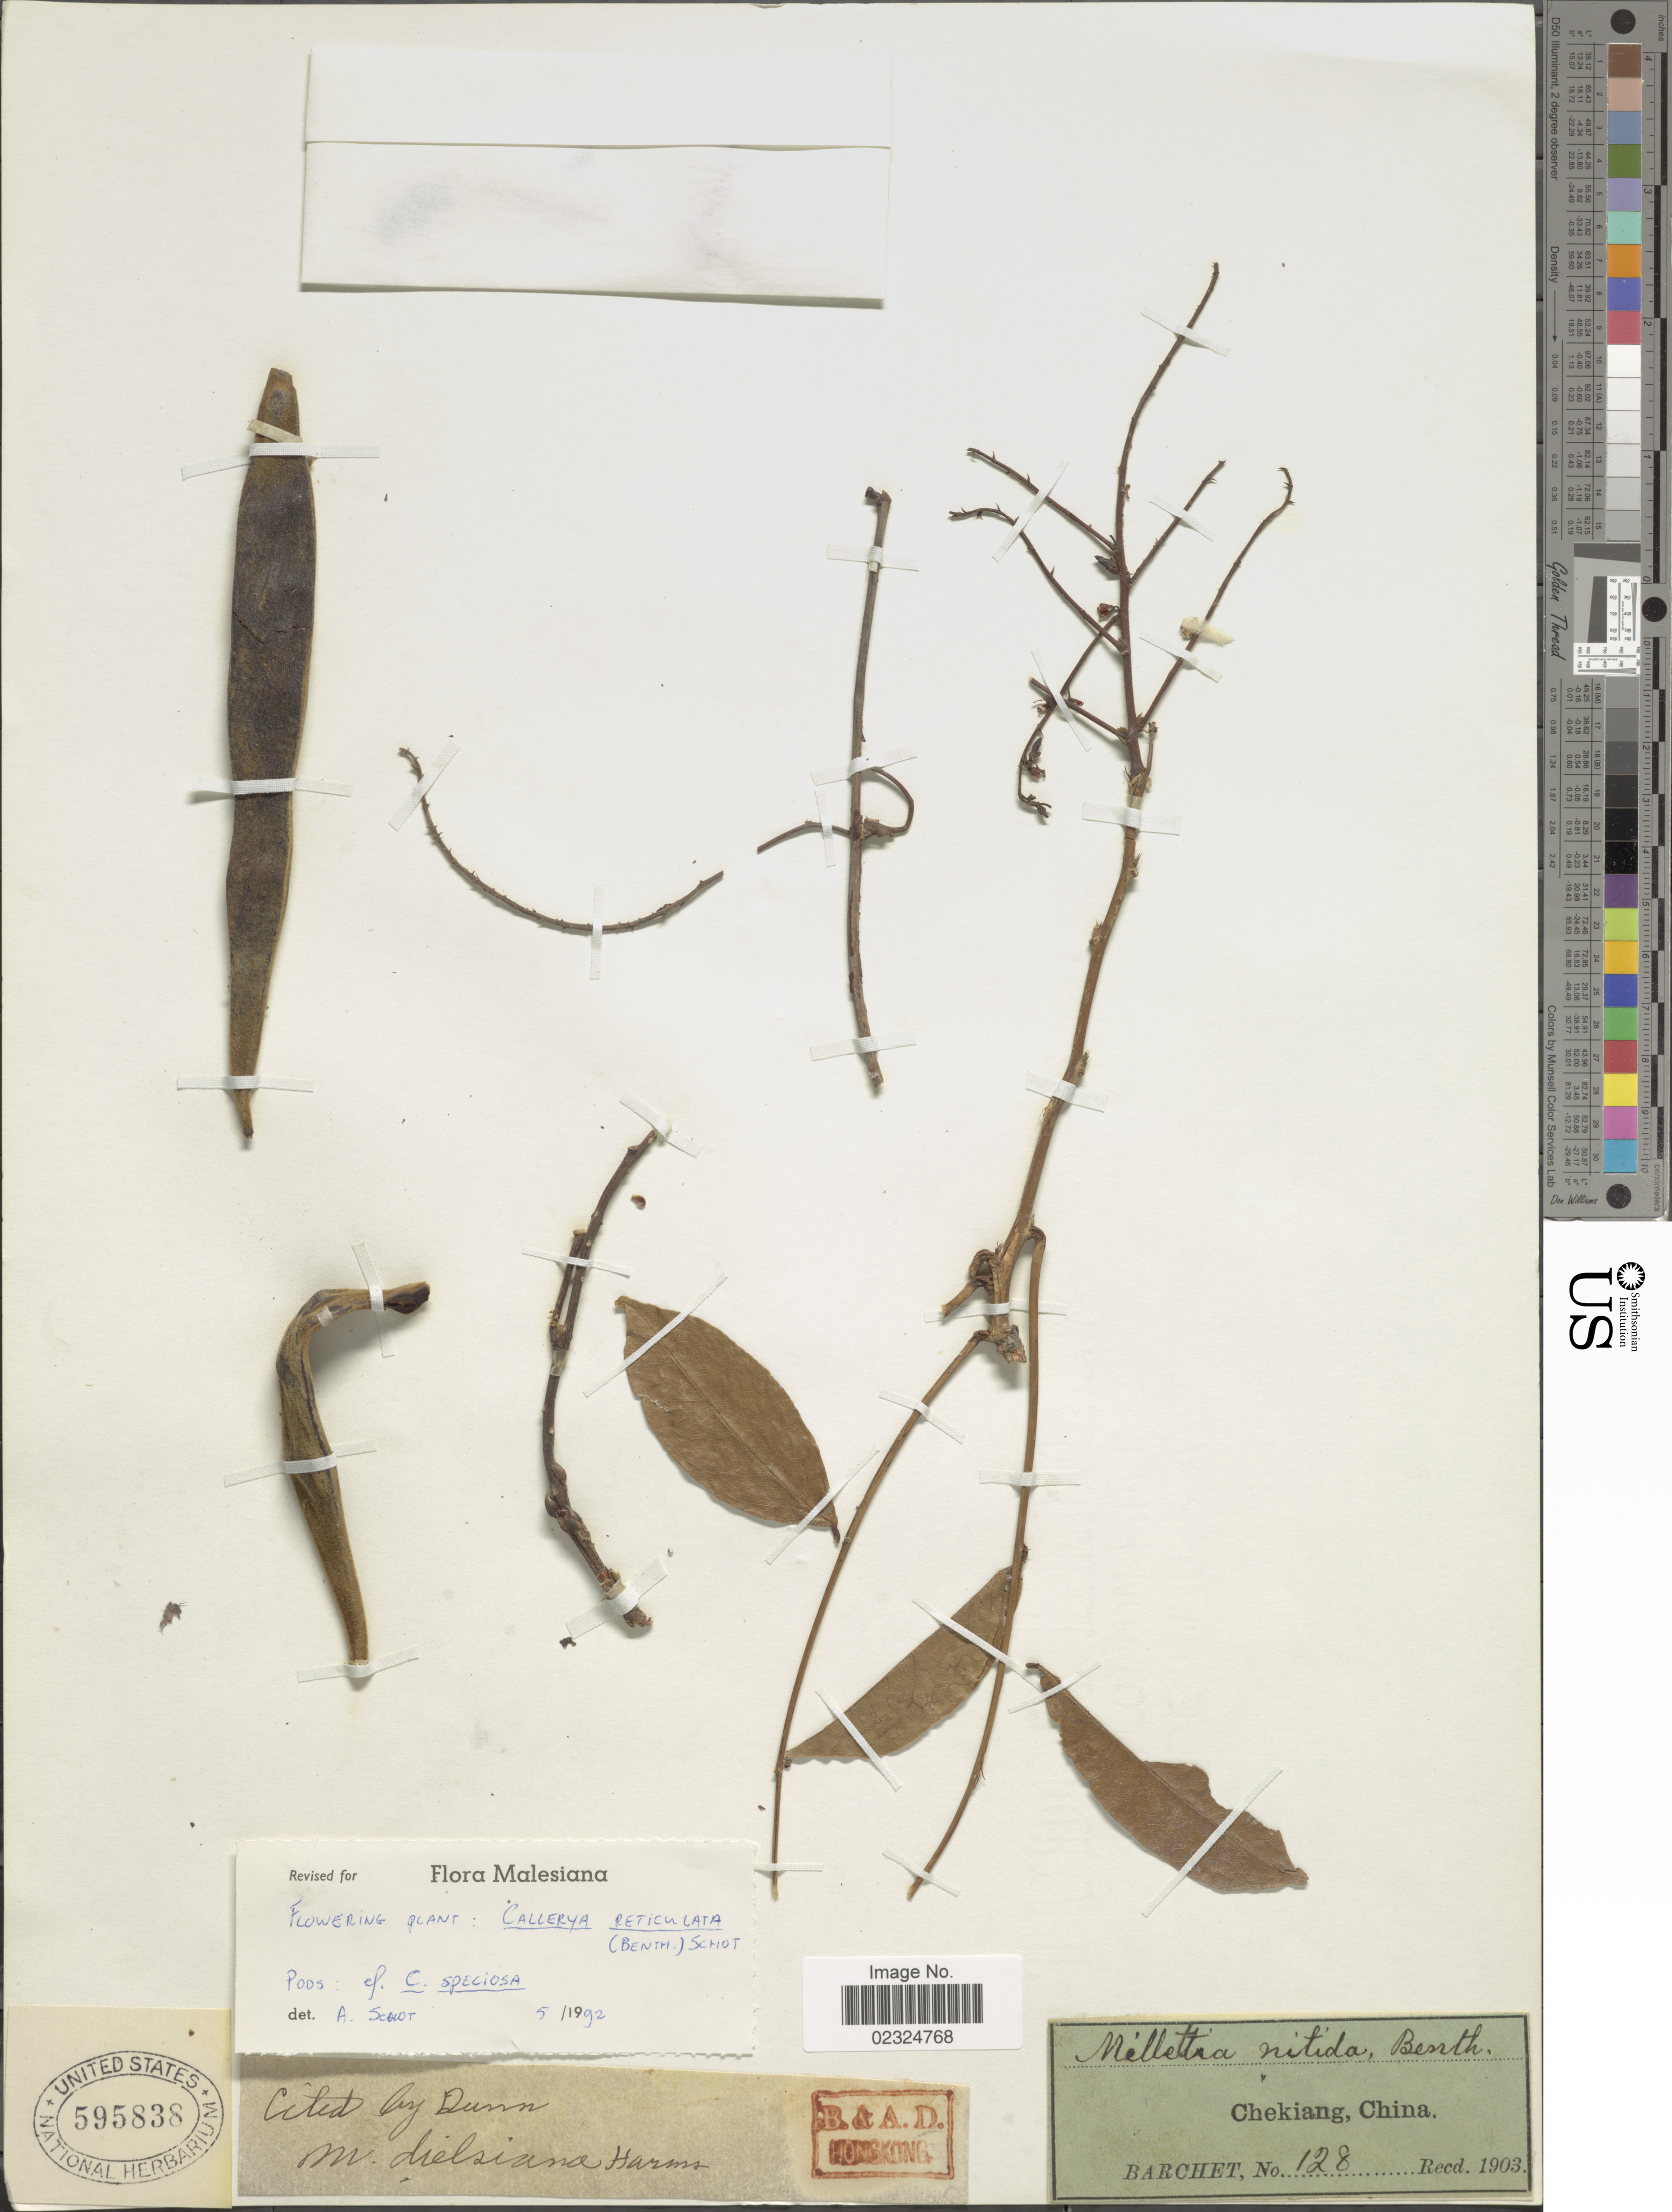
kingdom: Plantae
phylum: Tracheophyta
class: Magnoliopsida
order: Fabales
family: Fabaceae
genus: Wisteriopsis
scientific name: Wisteriopsis reticulata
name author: (Benth.) J. Compton & Schrire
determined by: Strong, Mark T., (BOT), Smithsonian Institution - National Museum of Natural History (UNITED STATES)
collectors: Barchet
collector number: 128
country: China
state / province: Zhejiang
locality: Chekiang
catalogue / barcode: US 595838